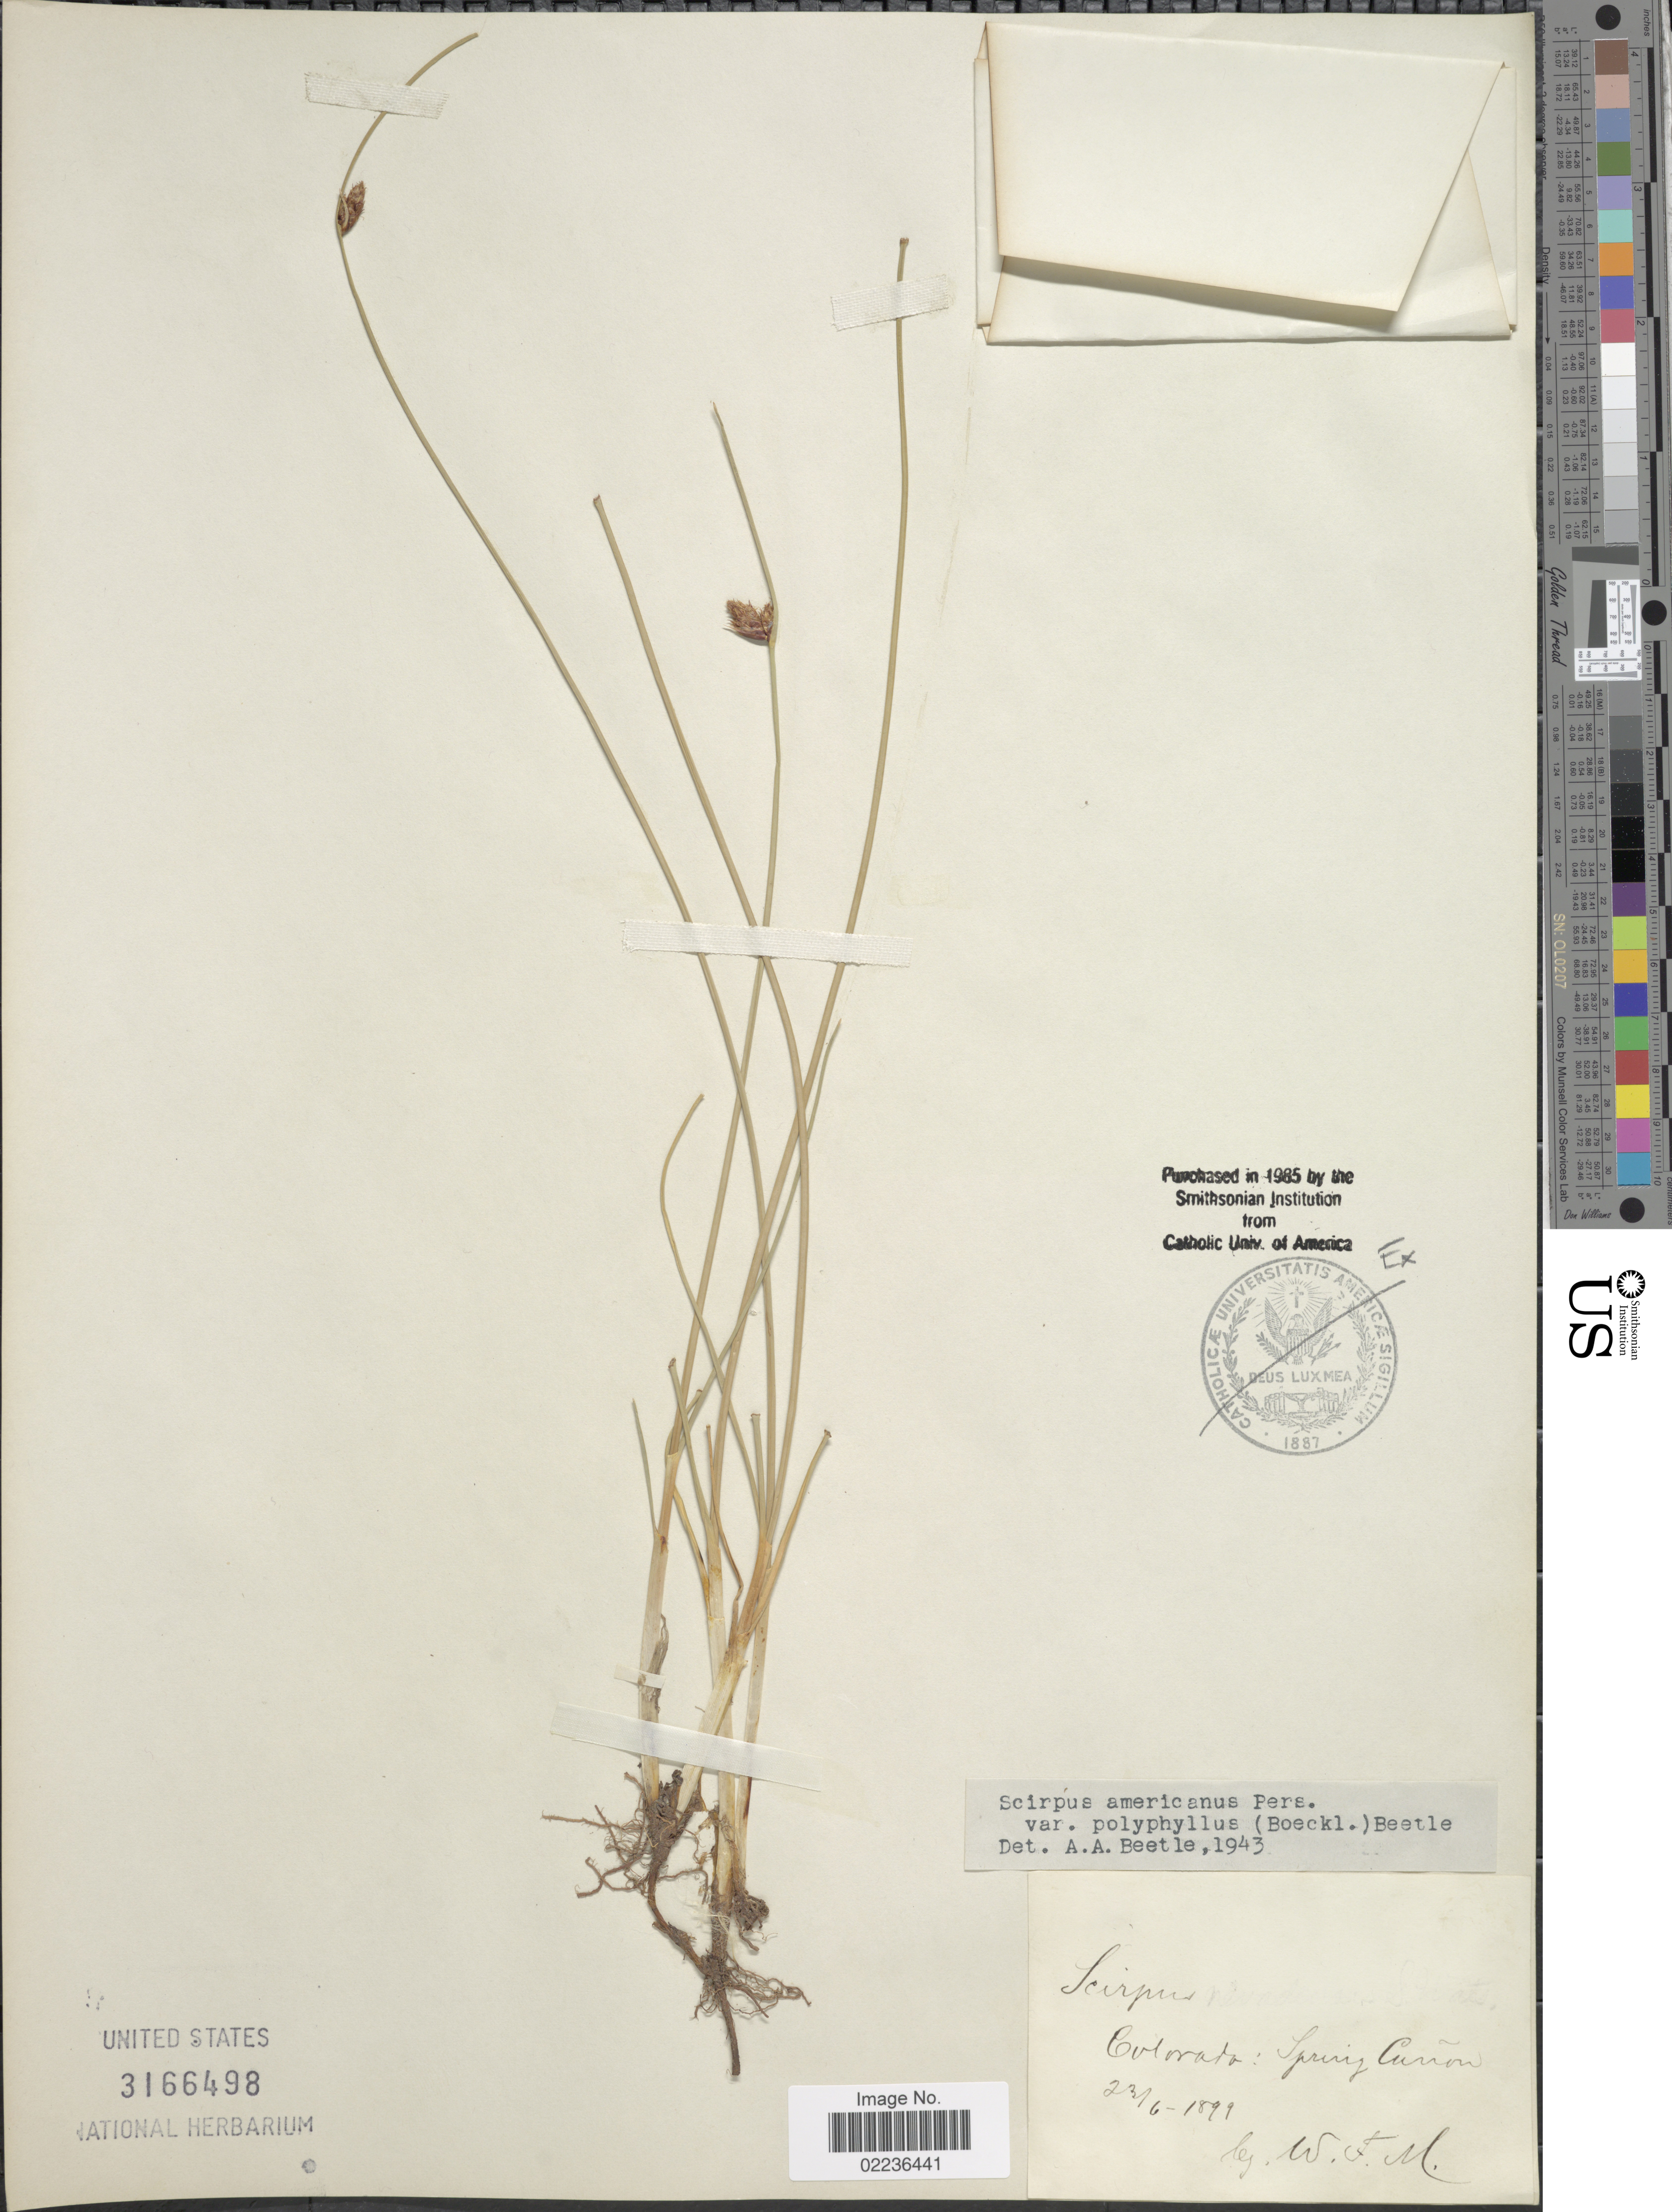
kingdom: Plantae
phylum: Tracheophyta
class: Liliopsida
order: Poales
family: Cyperaceae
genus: Schoenoplectus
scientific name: Schoenoplectus pungens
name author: (Vahl) Palla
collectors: W. F. Marshall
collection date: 1899-06-23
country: United States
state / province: Colorado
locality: Spring Canon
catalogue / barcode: US 3166498